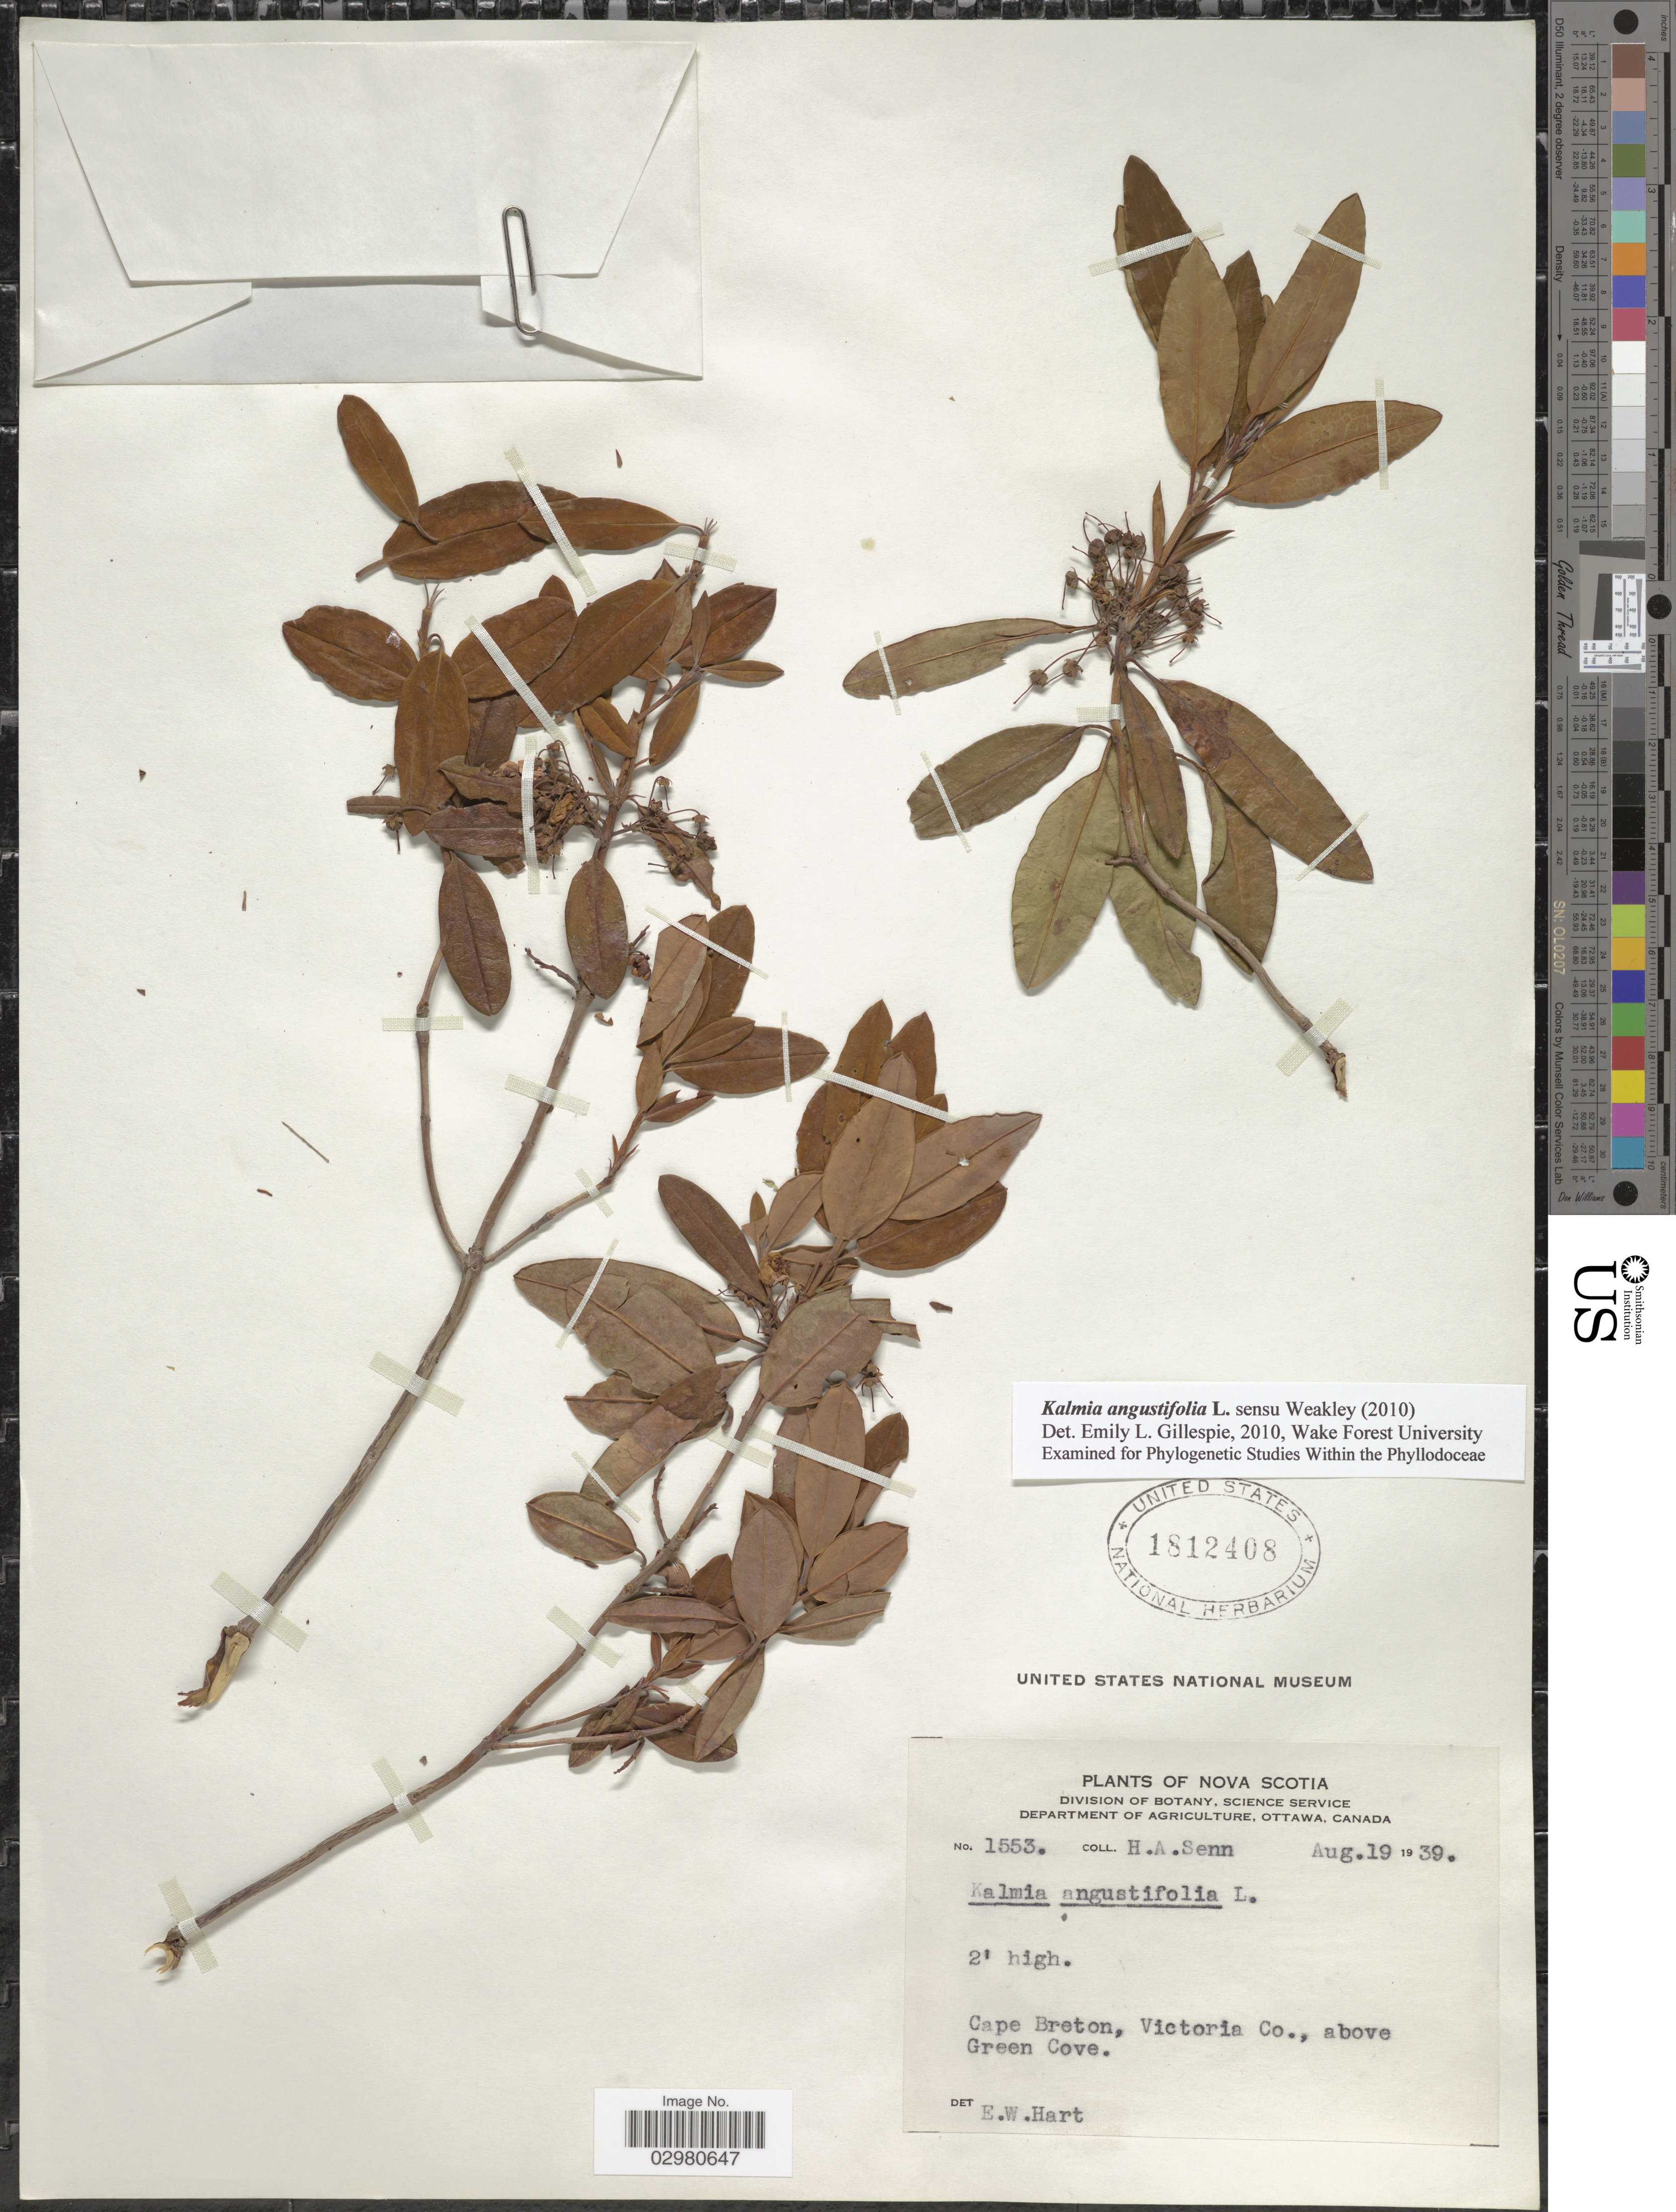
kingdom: Plantae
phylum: Tracheophyta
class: Magnoliopsida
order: Ericales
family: Ericaceae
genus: Kalmia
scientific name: Kalmia angustifolia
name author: L.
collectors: H. Senn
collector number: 1553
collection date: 1939-08-19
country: Canada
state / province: Nova Scotia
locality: Cape Breton, Victoria Co., above Green Cove.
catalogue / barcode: US 1812408